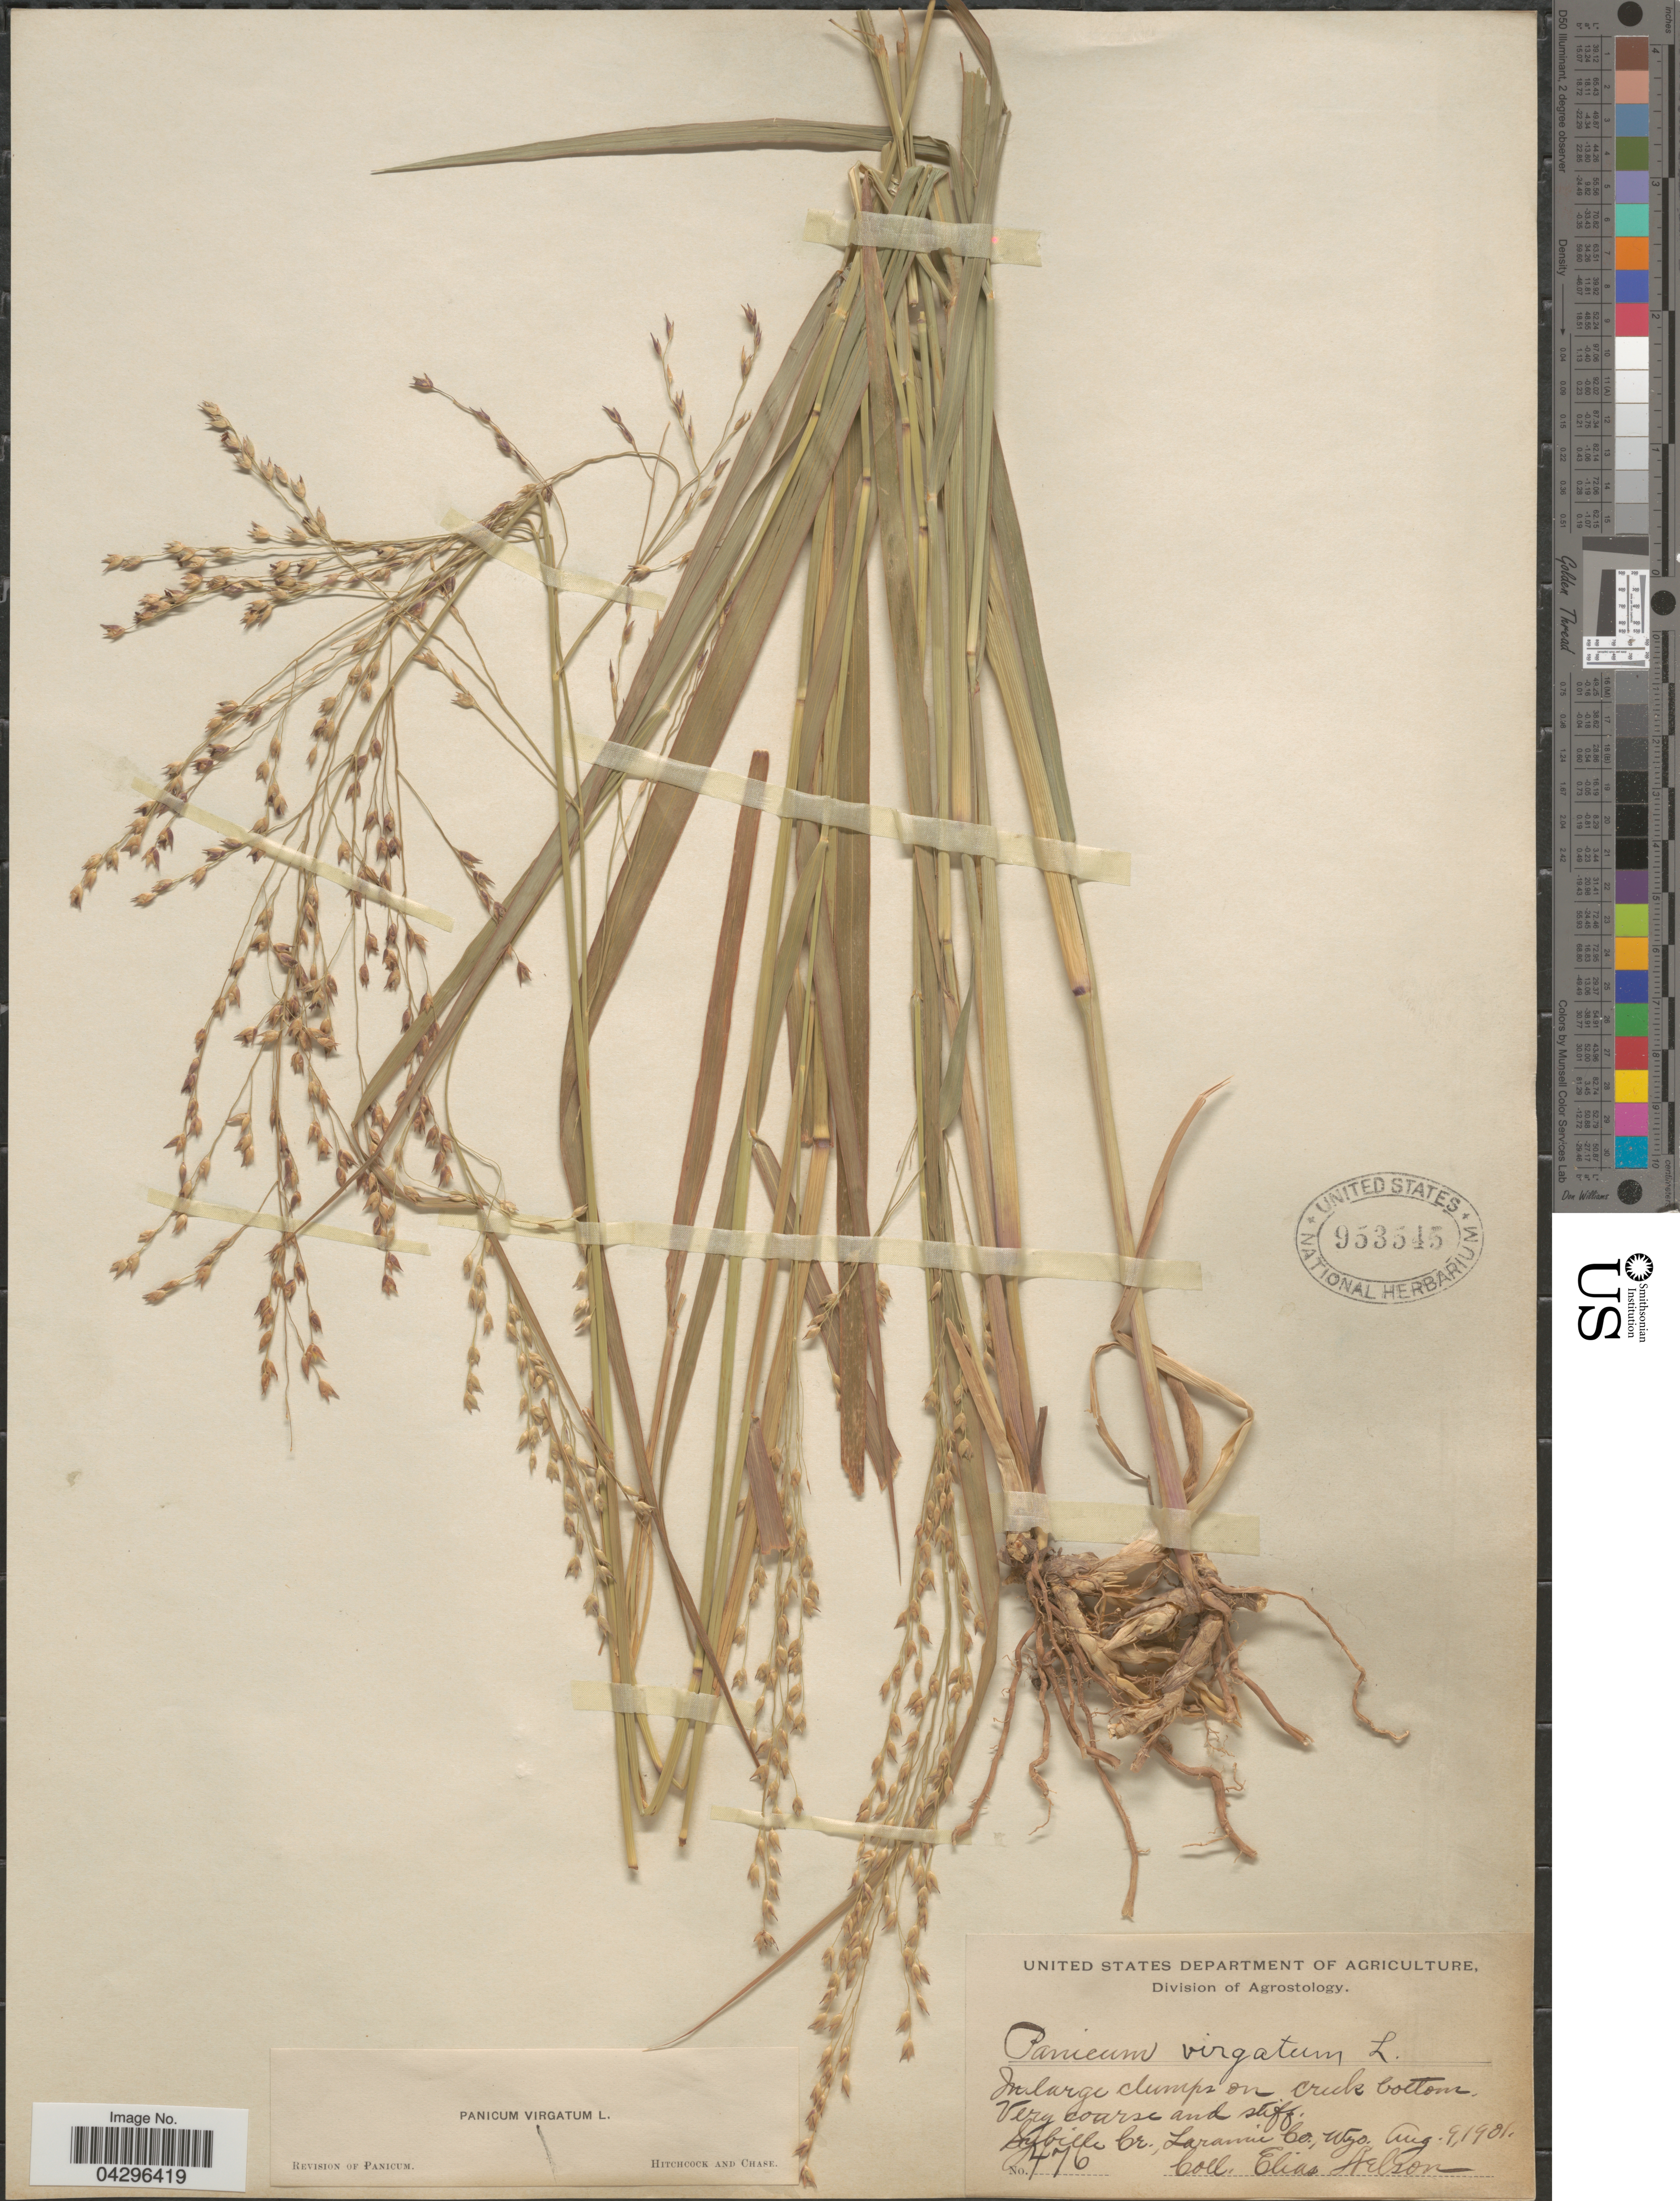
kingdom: Plantae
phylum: Tracheophyta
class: Liliopsida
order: Poales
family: Poaceae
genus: Panicum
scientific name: Panicum virgatum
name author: L.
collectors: E. Nelson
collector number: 476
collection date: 1901-08-09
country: United States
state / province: Wyoming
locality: In large clumps on creek bottom. Very coarse and stiff. Sybille Cr., Laramie Co.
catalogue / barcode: US 953545